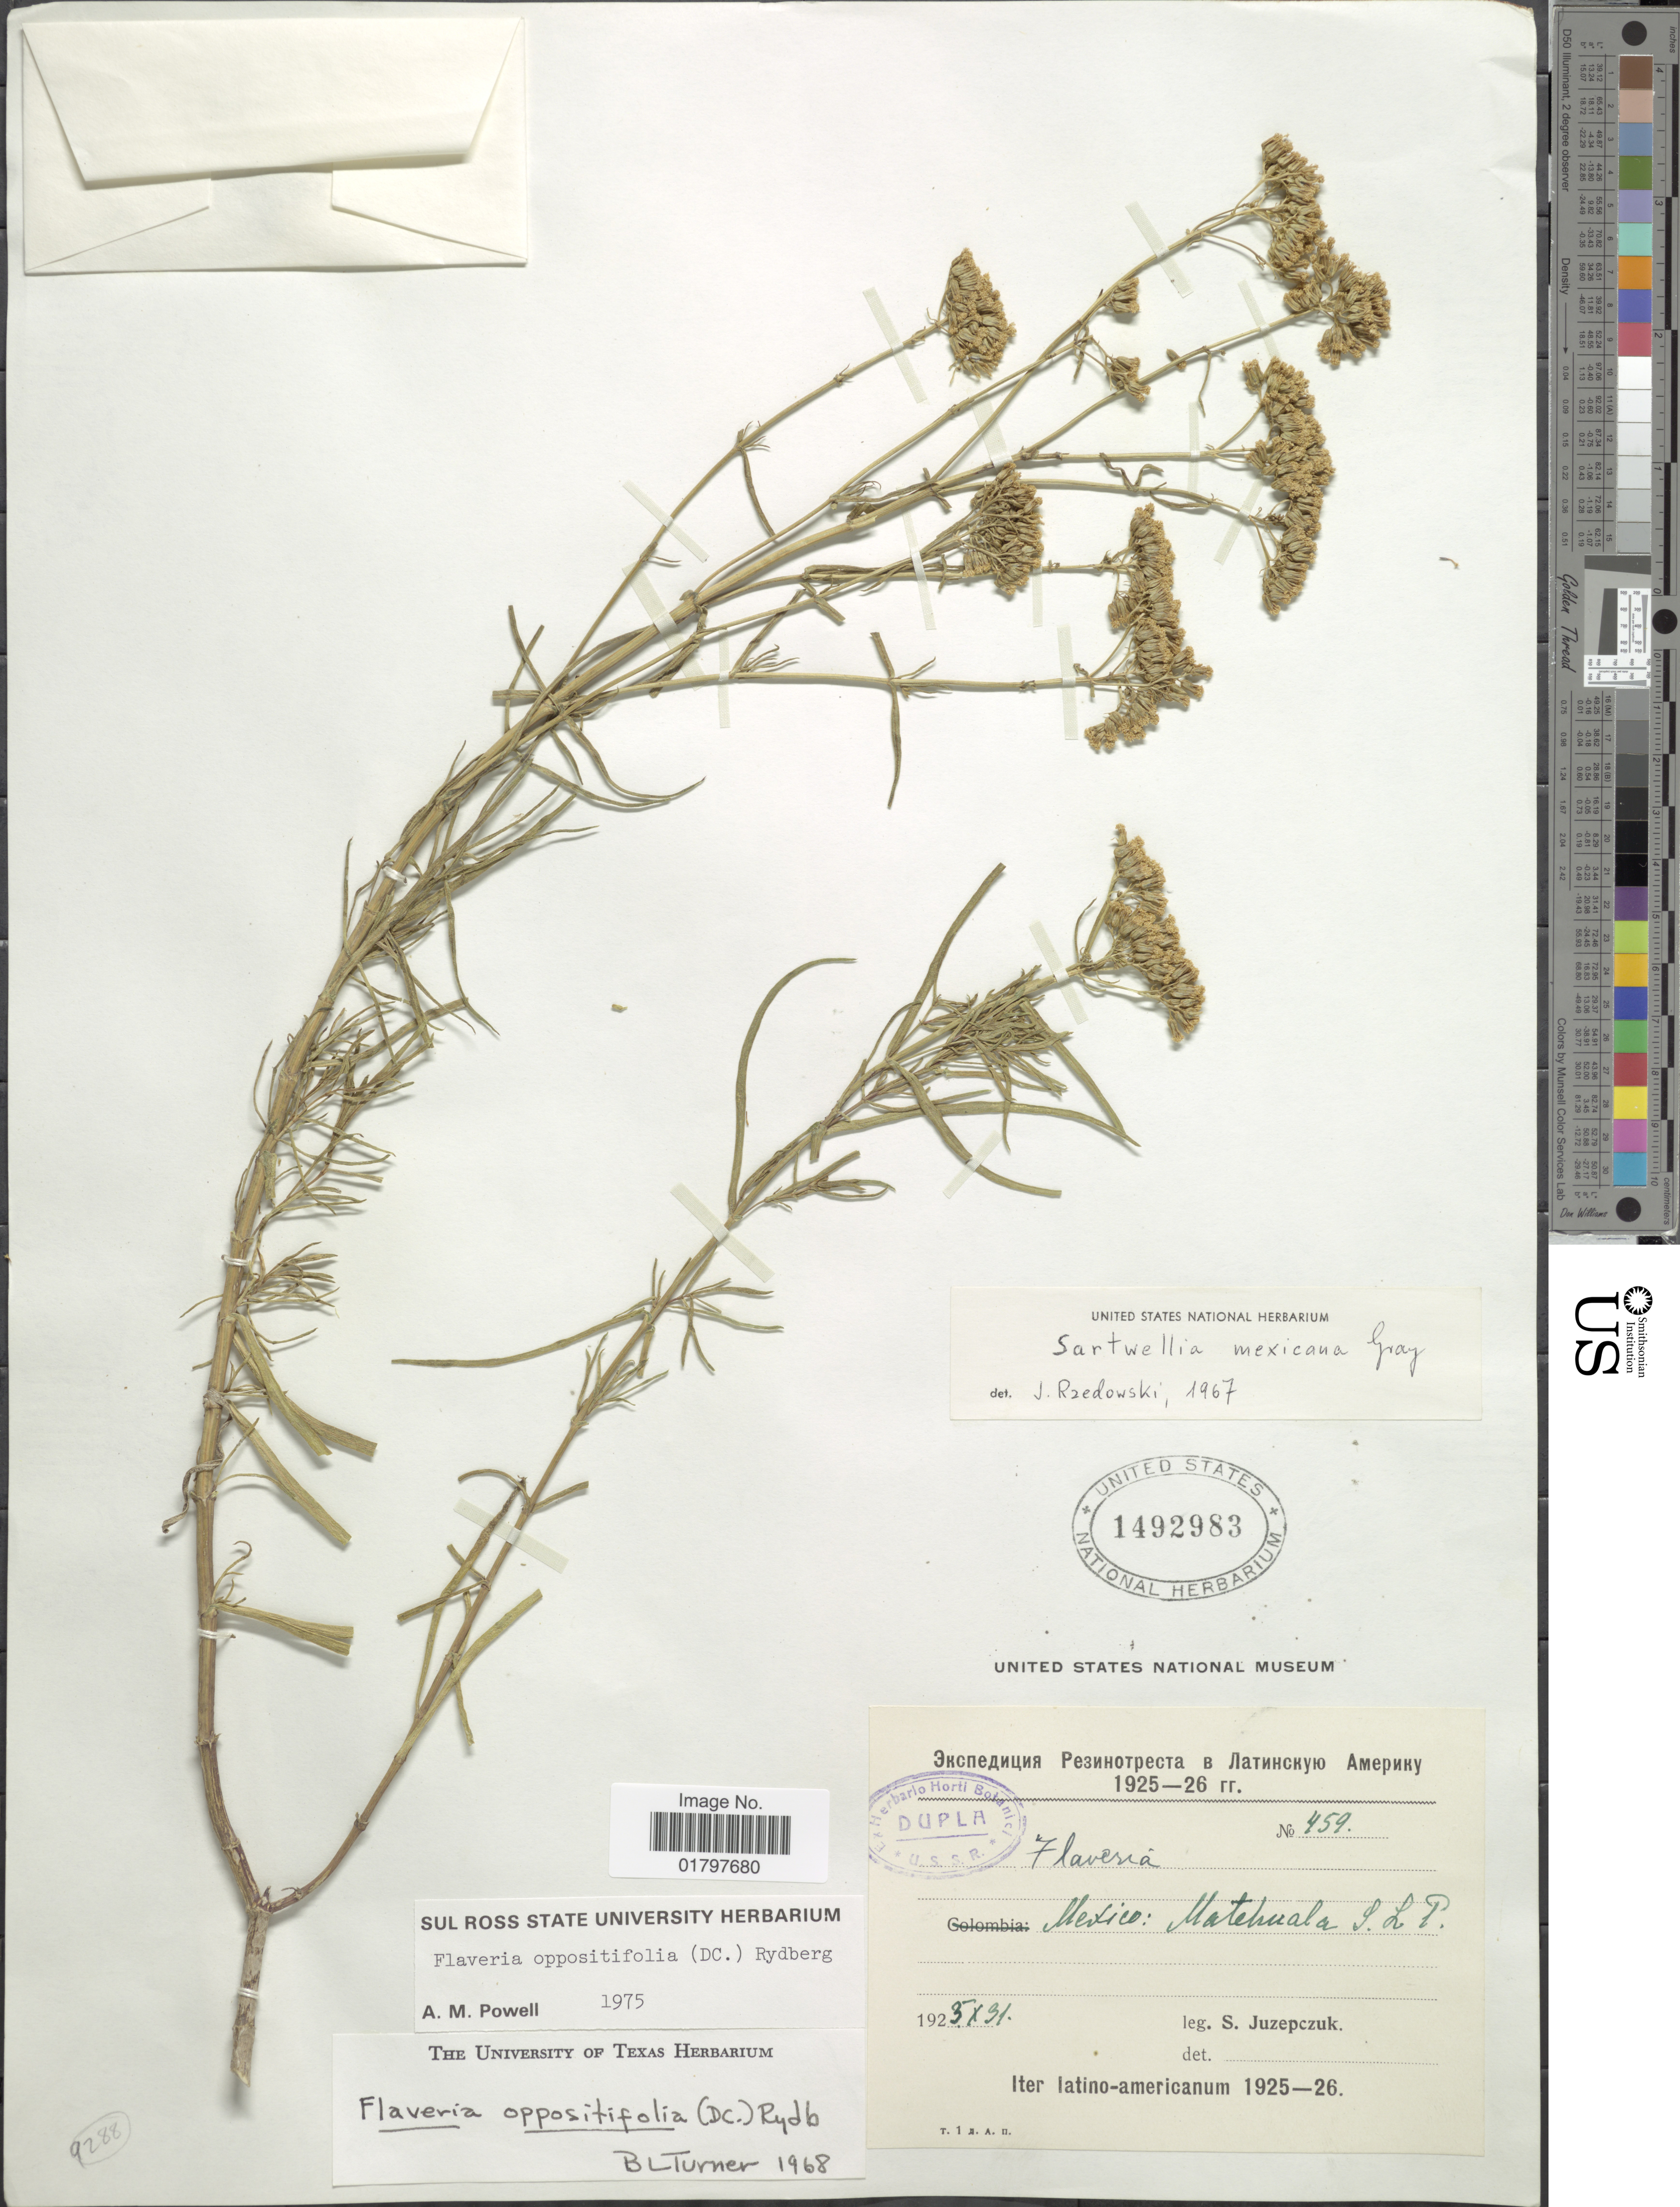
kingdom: Plantae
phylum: Tracheophyta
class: Magnoliopsida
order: Asterales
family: Asteraceae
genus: Flaveria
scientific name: Flaveria oppositifolia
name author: Rydb.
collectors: S. V. Juzepczuk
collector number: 459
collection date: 1925-10-31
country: Mexico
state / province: San Luis Potosí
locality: Mexico: Matehuala, S.L.P.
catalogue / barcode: US 1492983